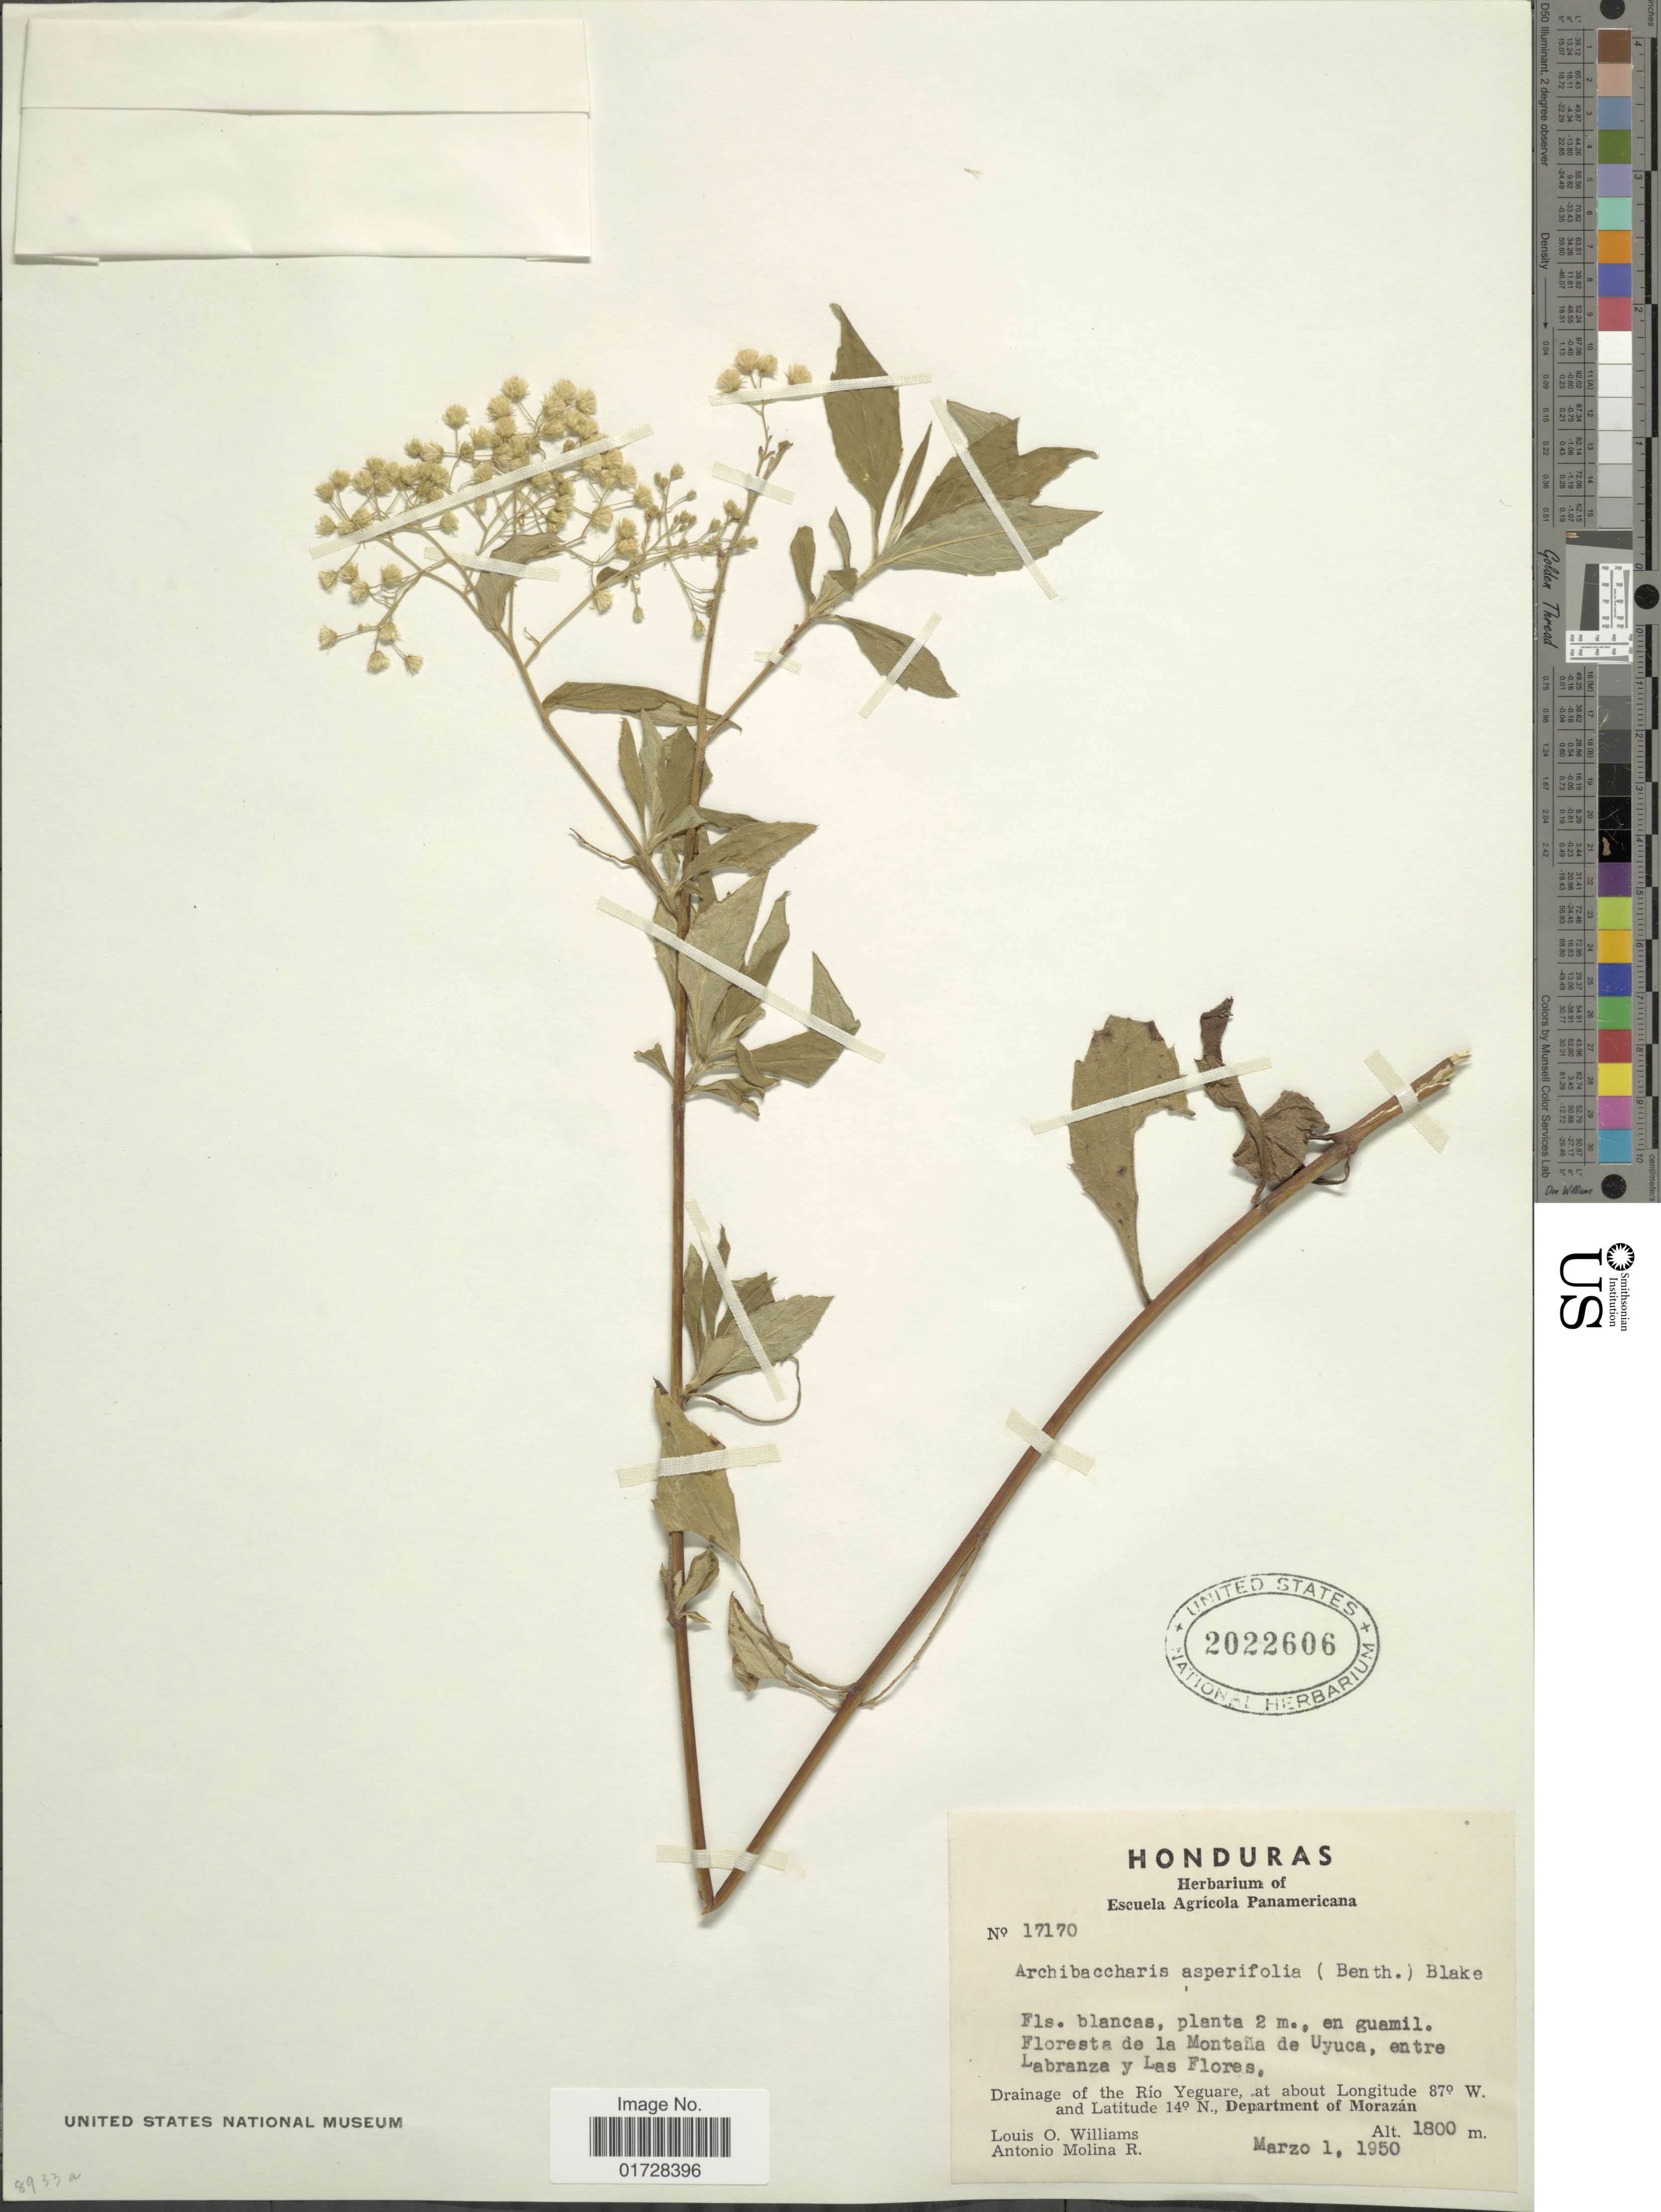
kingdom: Plantae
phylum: Tracheophyta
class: Magnoliopsida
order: Asterales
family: Asteraceae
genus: Archibaccharis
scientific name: Archibaccharis asperifolia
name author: (Benth.) S.F. Blake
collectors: L. O. Williams & A. Molina R.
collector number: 17170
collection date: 1950-03-01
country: Honduras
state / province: Fco. Morazán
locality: Montana de Uyuca, entre Labranza y Las Flores, drainage of the Rio Yeguare, Department of Morazan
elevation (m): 1800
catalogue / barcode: US 2022606